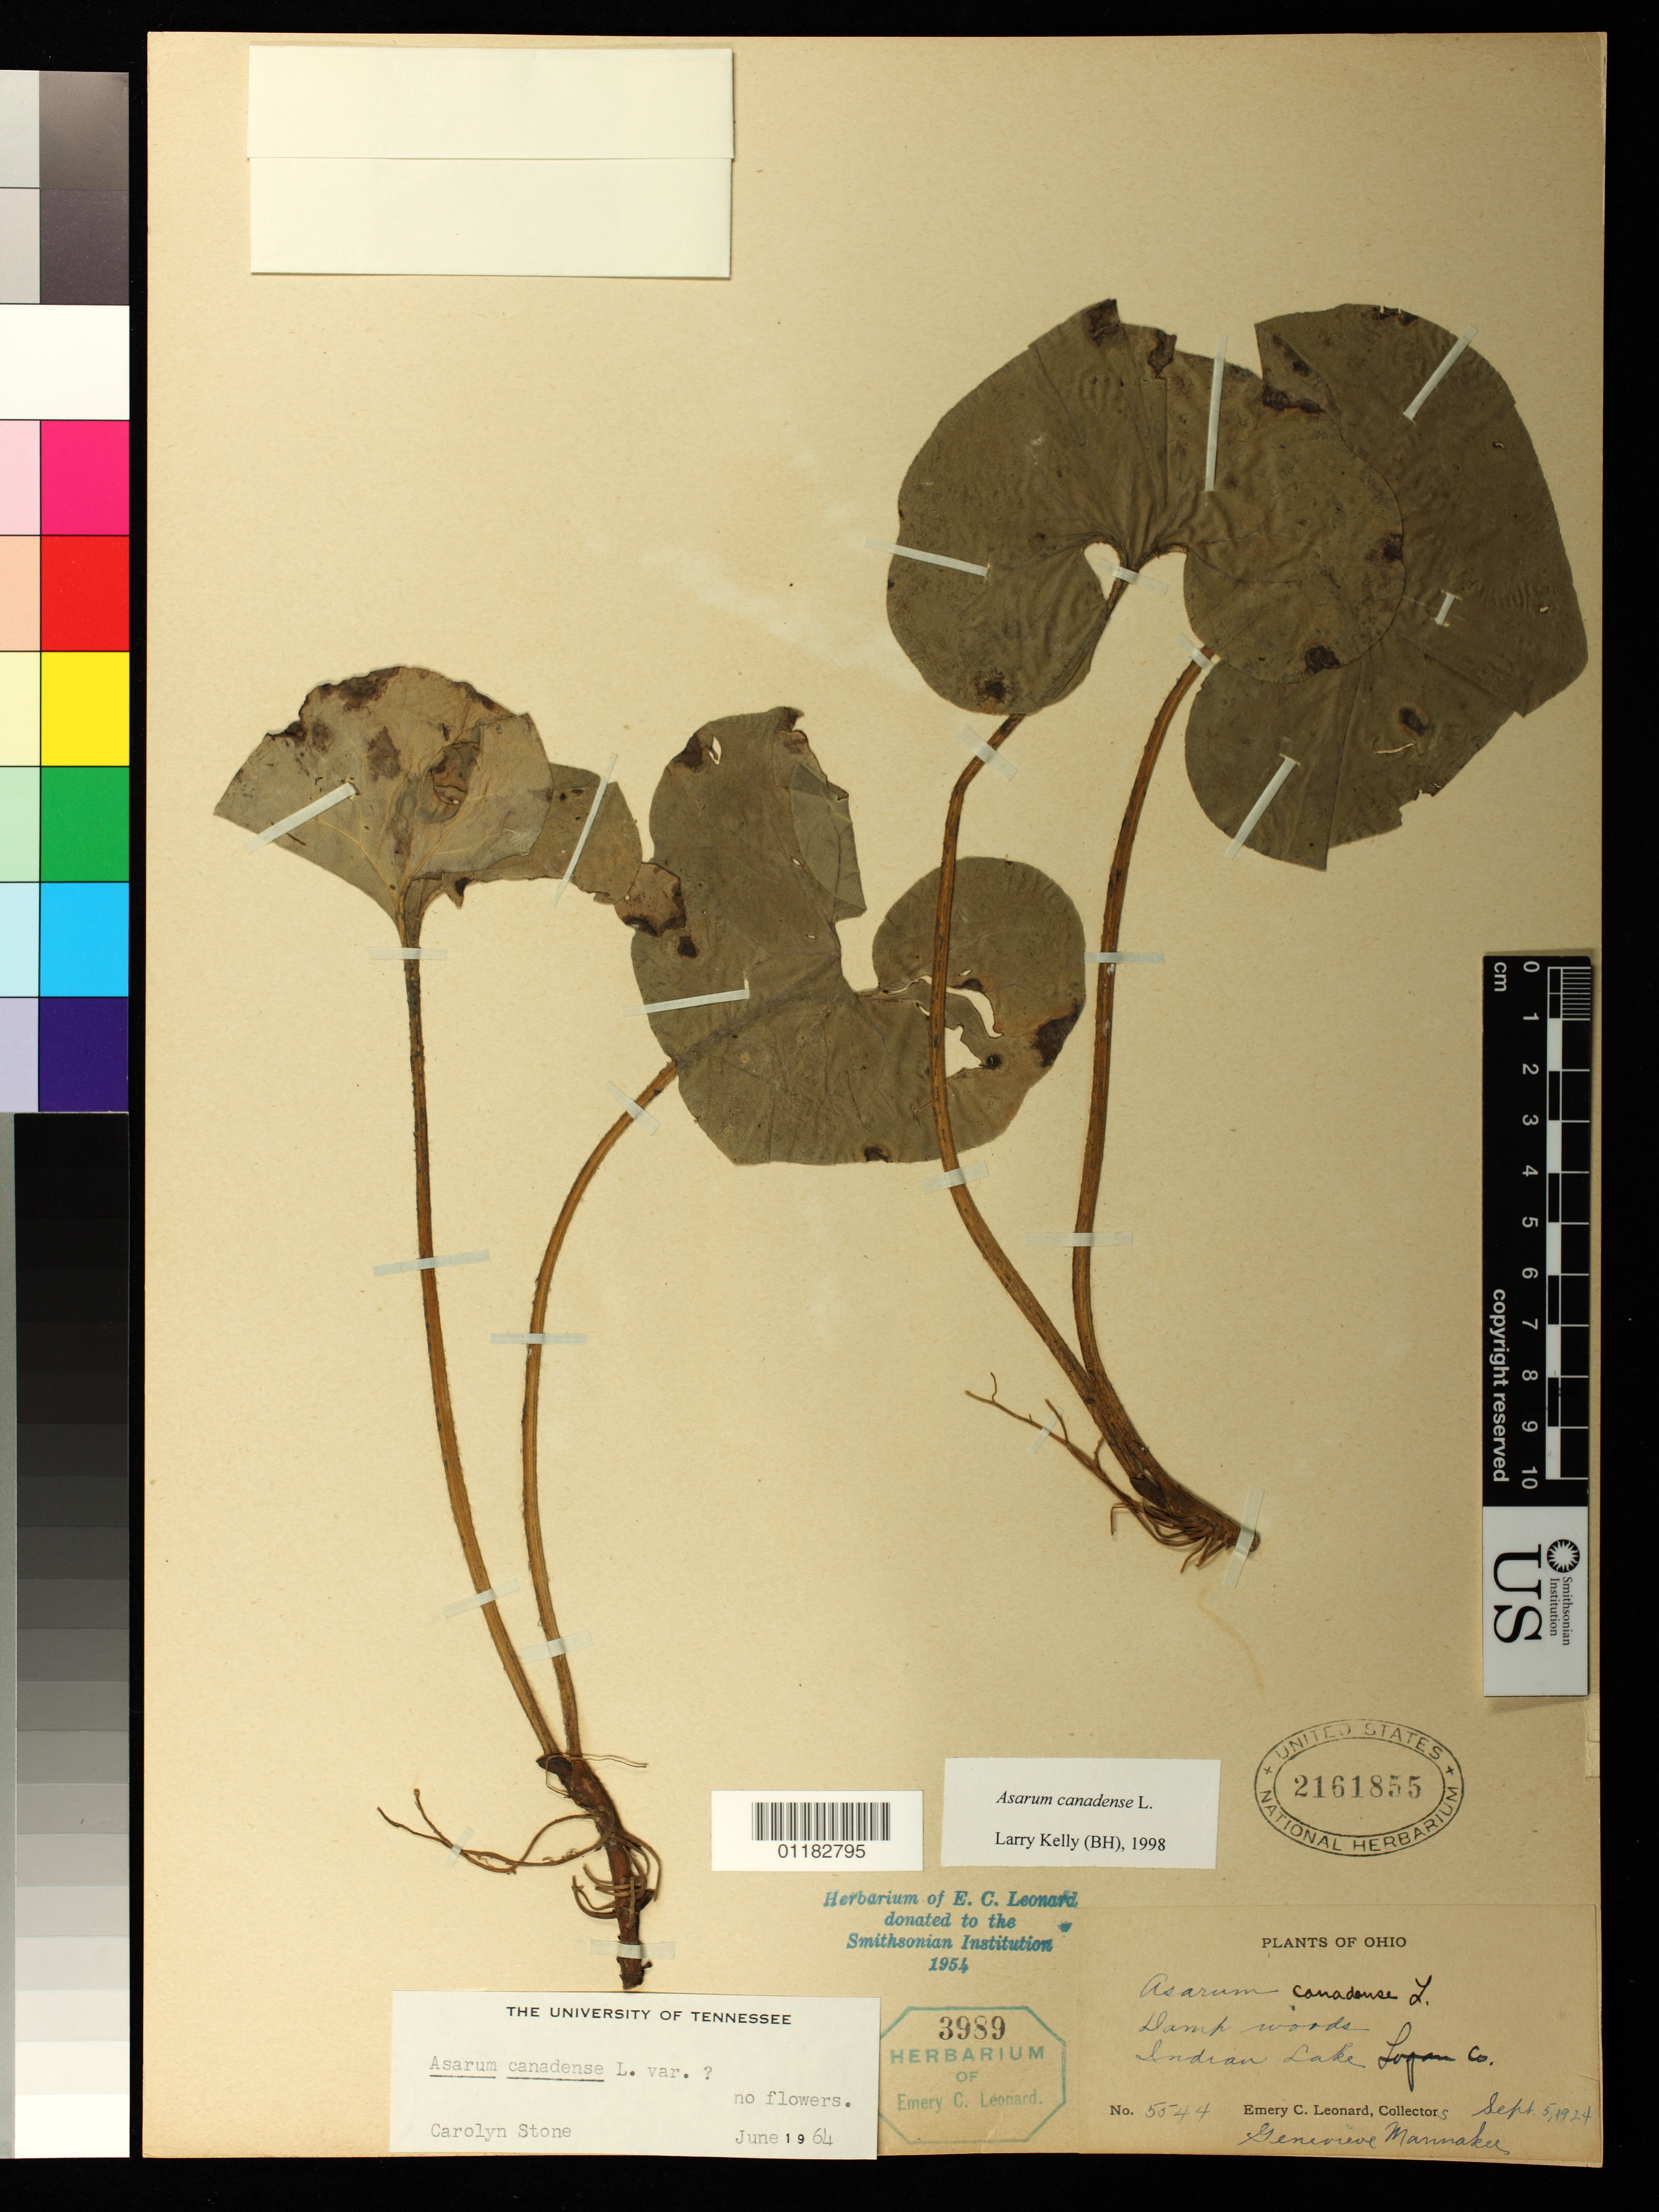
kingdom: Plantae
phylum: Tracheophyta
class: Magnoliopsida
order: Piperales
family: Aristolochiaceae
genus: Asarum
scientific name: Asarum canadense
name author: L.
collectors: E. C. Leonard & G. Mannakee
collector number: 5544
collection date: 1924-09-05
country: United States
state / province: Ohio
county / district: Logan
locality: Indian Lake, Logan County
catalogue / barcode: US 2161855